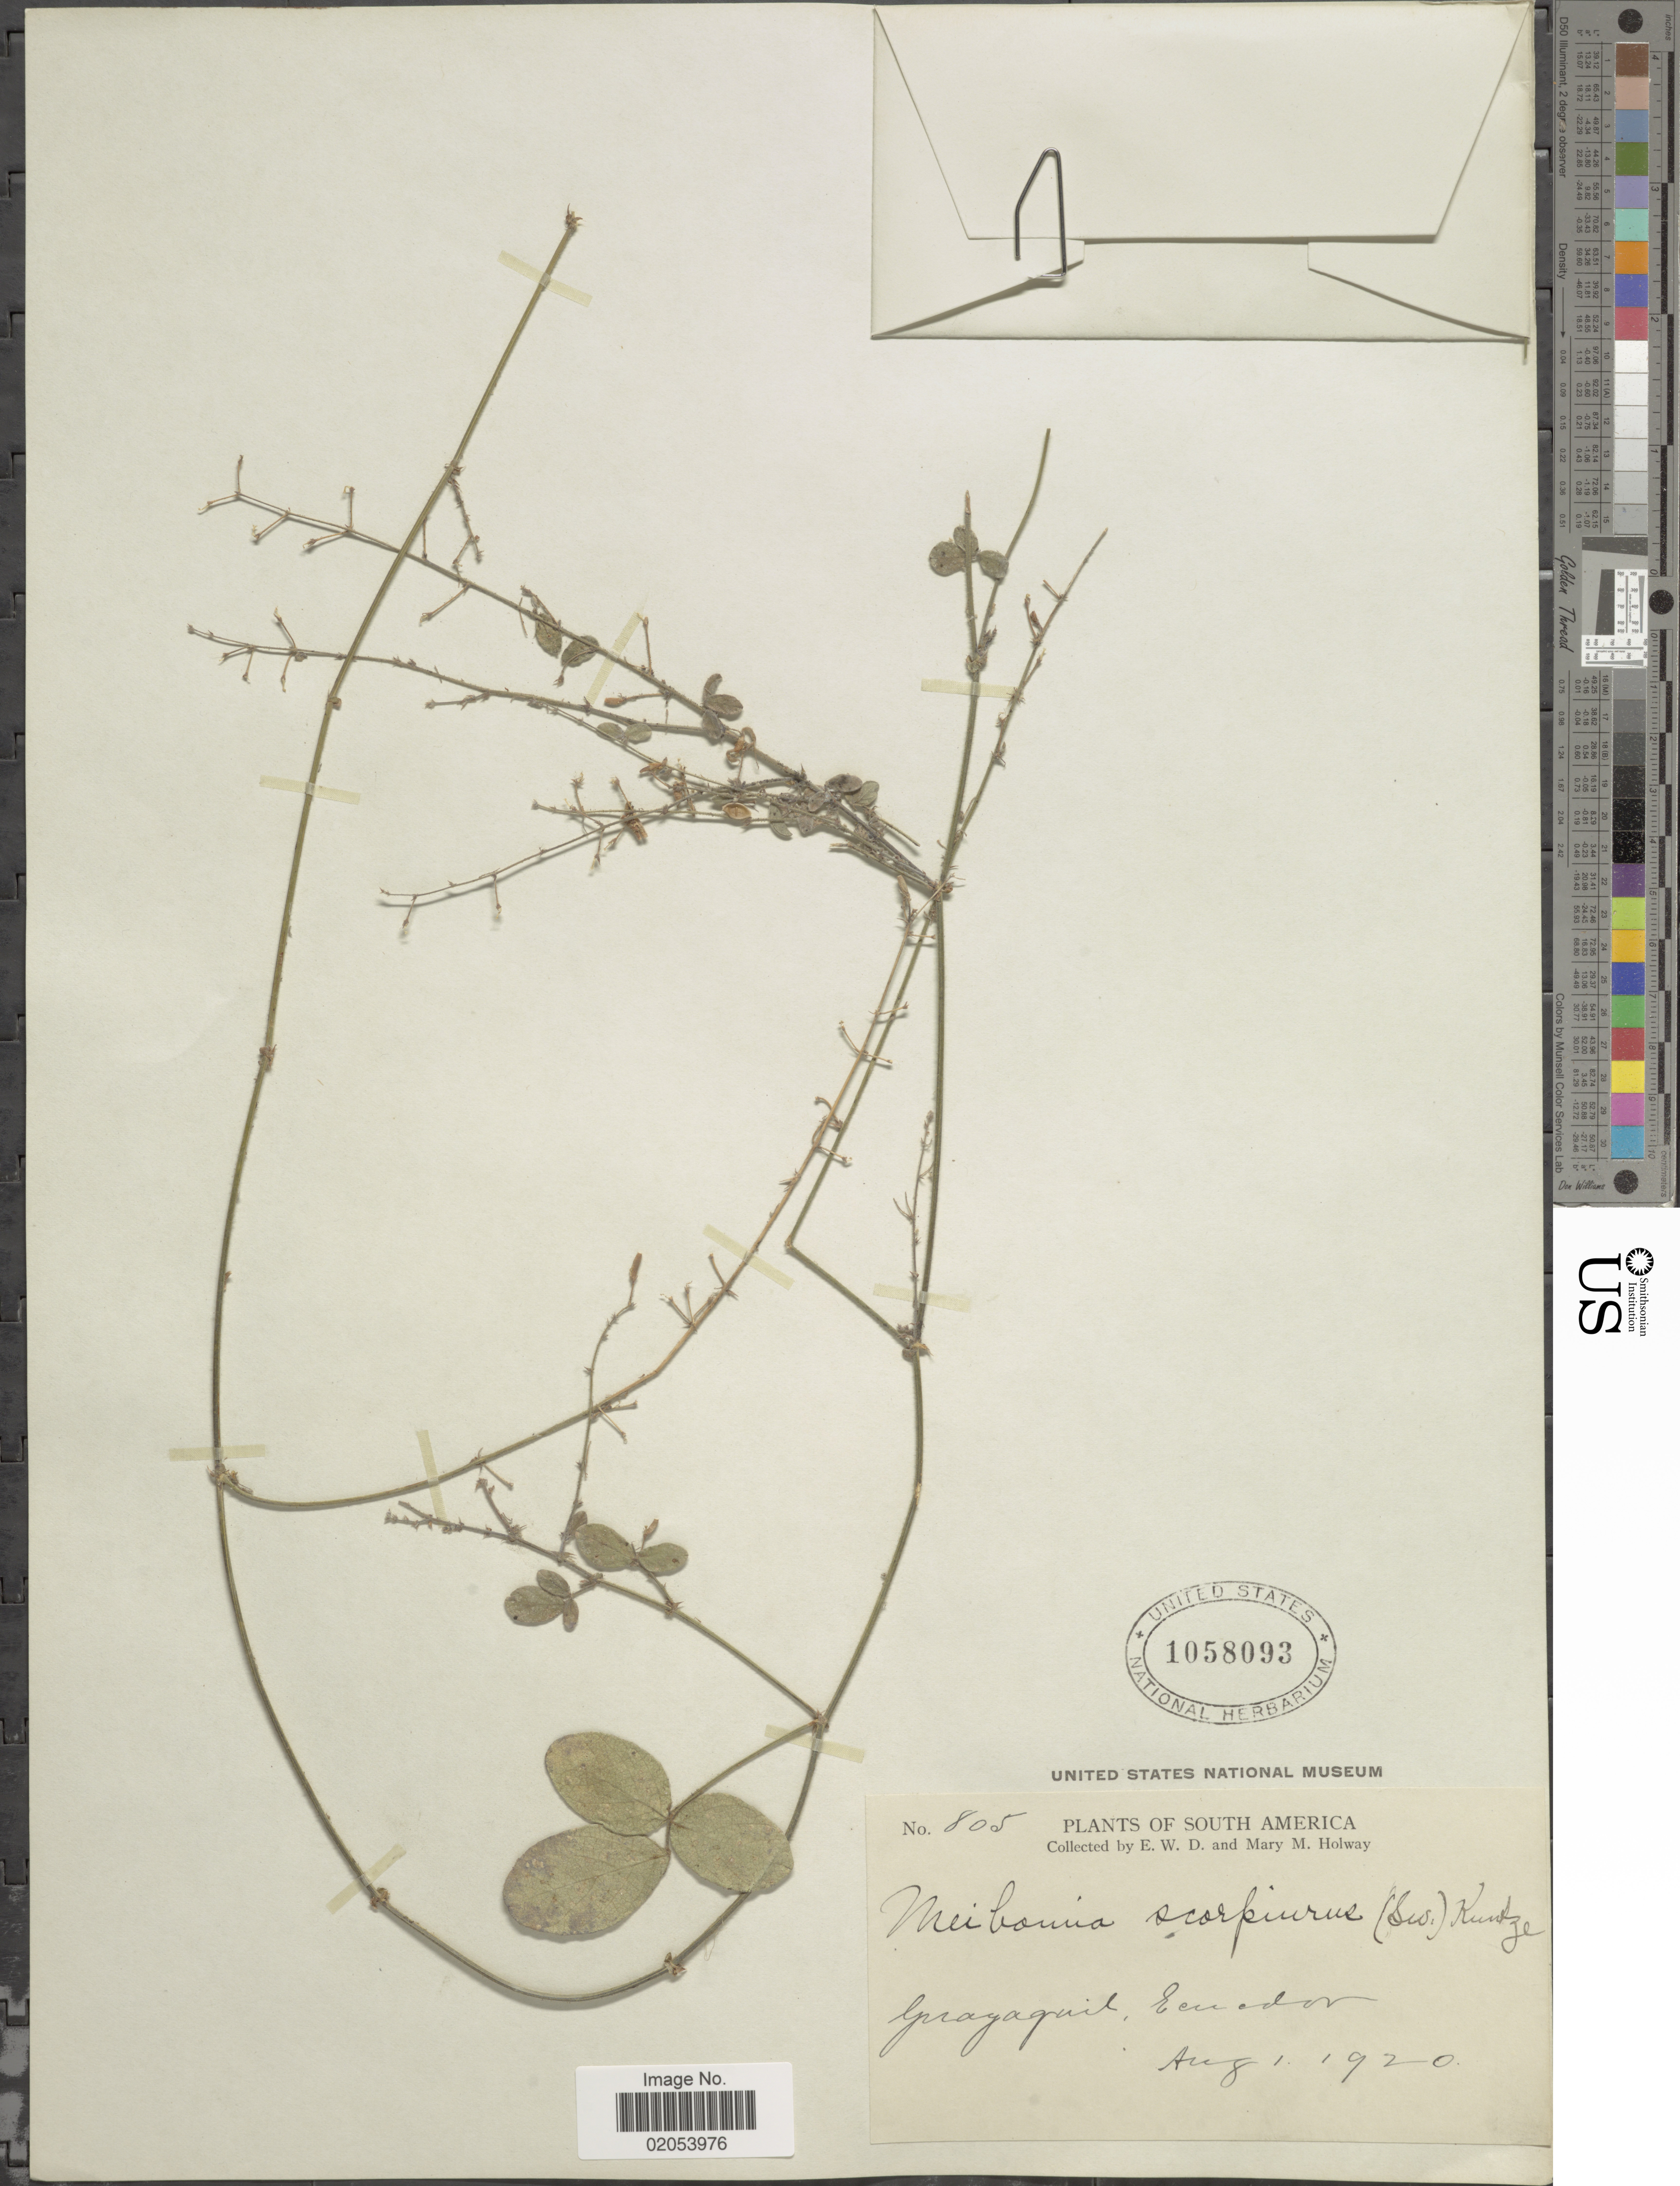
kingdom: Plantae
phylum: Tracheophyta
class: Magnoliopsida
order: Fabales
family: Fabaceae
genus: Desmodium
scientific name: Desmodium scorpiurus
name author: (Sw.) Desv. ex DC.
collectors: E. W. D. Holway & M. M. Holway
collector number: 805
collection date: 1920-08-01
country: Ecuador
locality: Guayaguil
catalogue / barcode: US 1058093